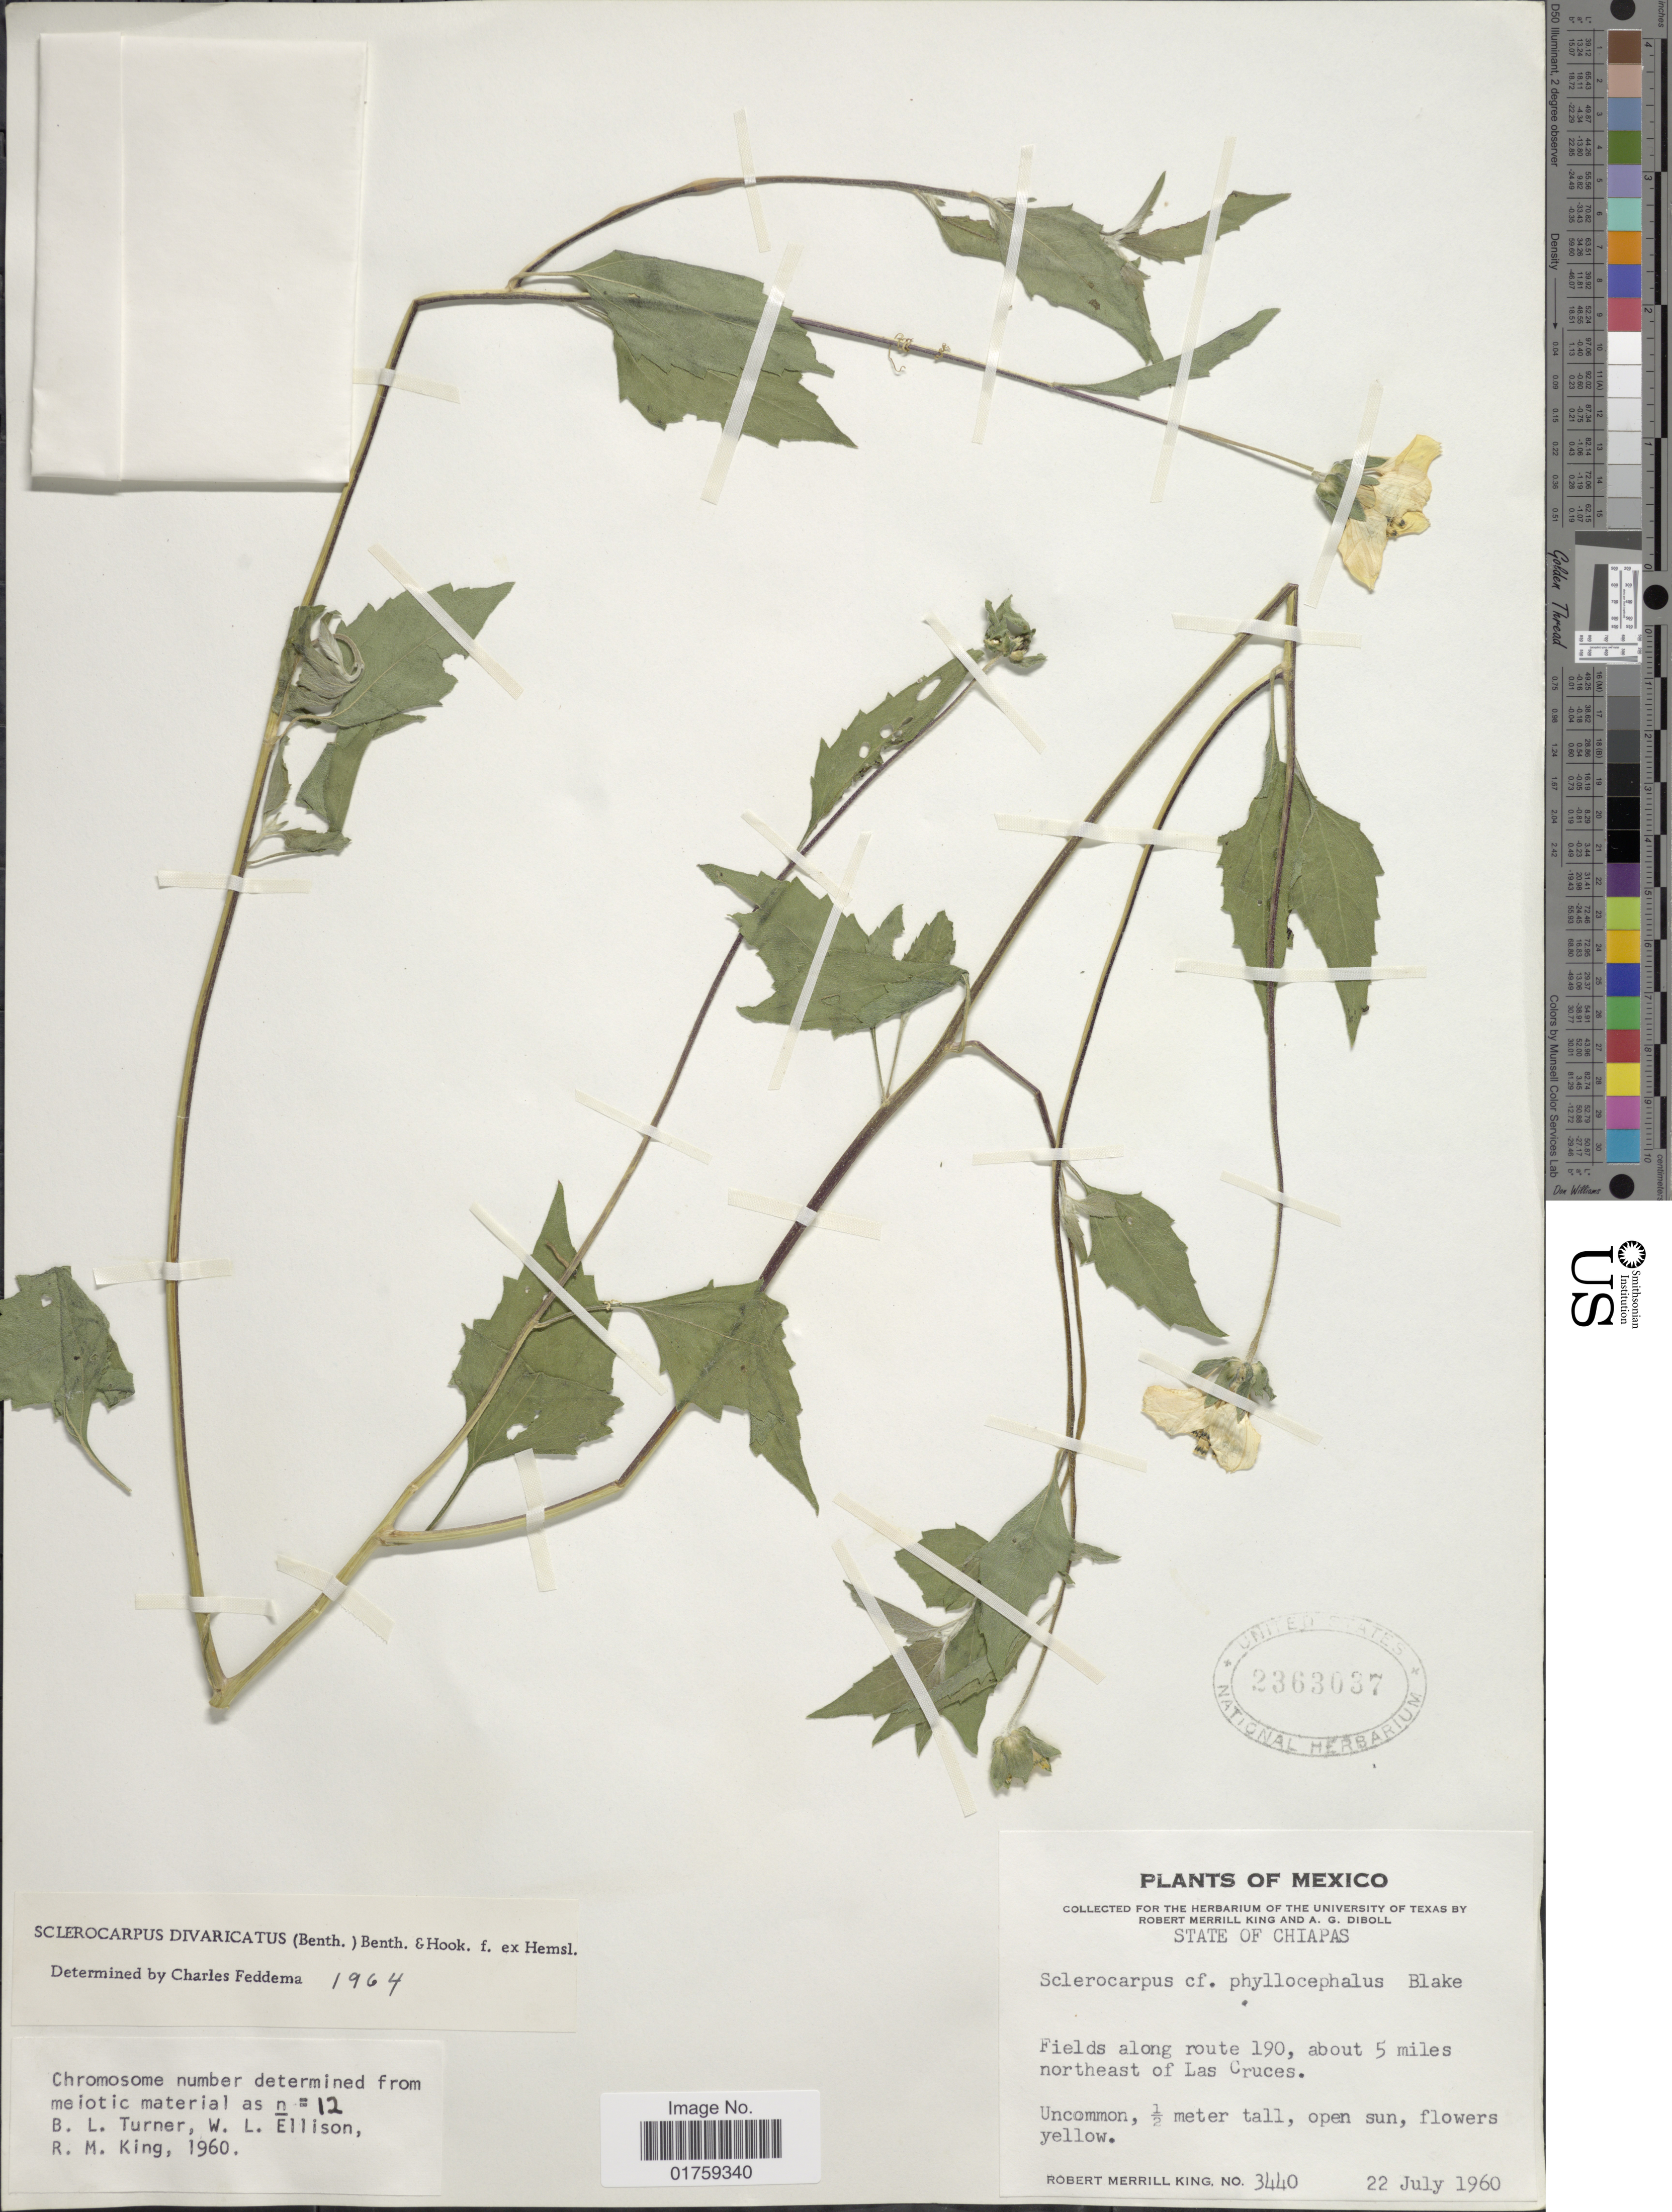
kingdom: Plantae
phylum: Tracheophyta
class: Magnoliopsida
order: Asterales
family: Asteraceae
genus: Sclerocarpus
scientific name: Sclerocarpus divaricatus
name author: (Benth.) Benth. & Hook. f. ex Hemsl.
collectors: R. M. King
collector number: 3440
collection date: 1960-07-22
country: Mexico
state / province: Chiapas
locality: State of Chiapas, Fields along route 190, about 5 miles northeast of Las Cruces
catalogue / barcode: US 2363037